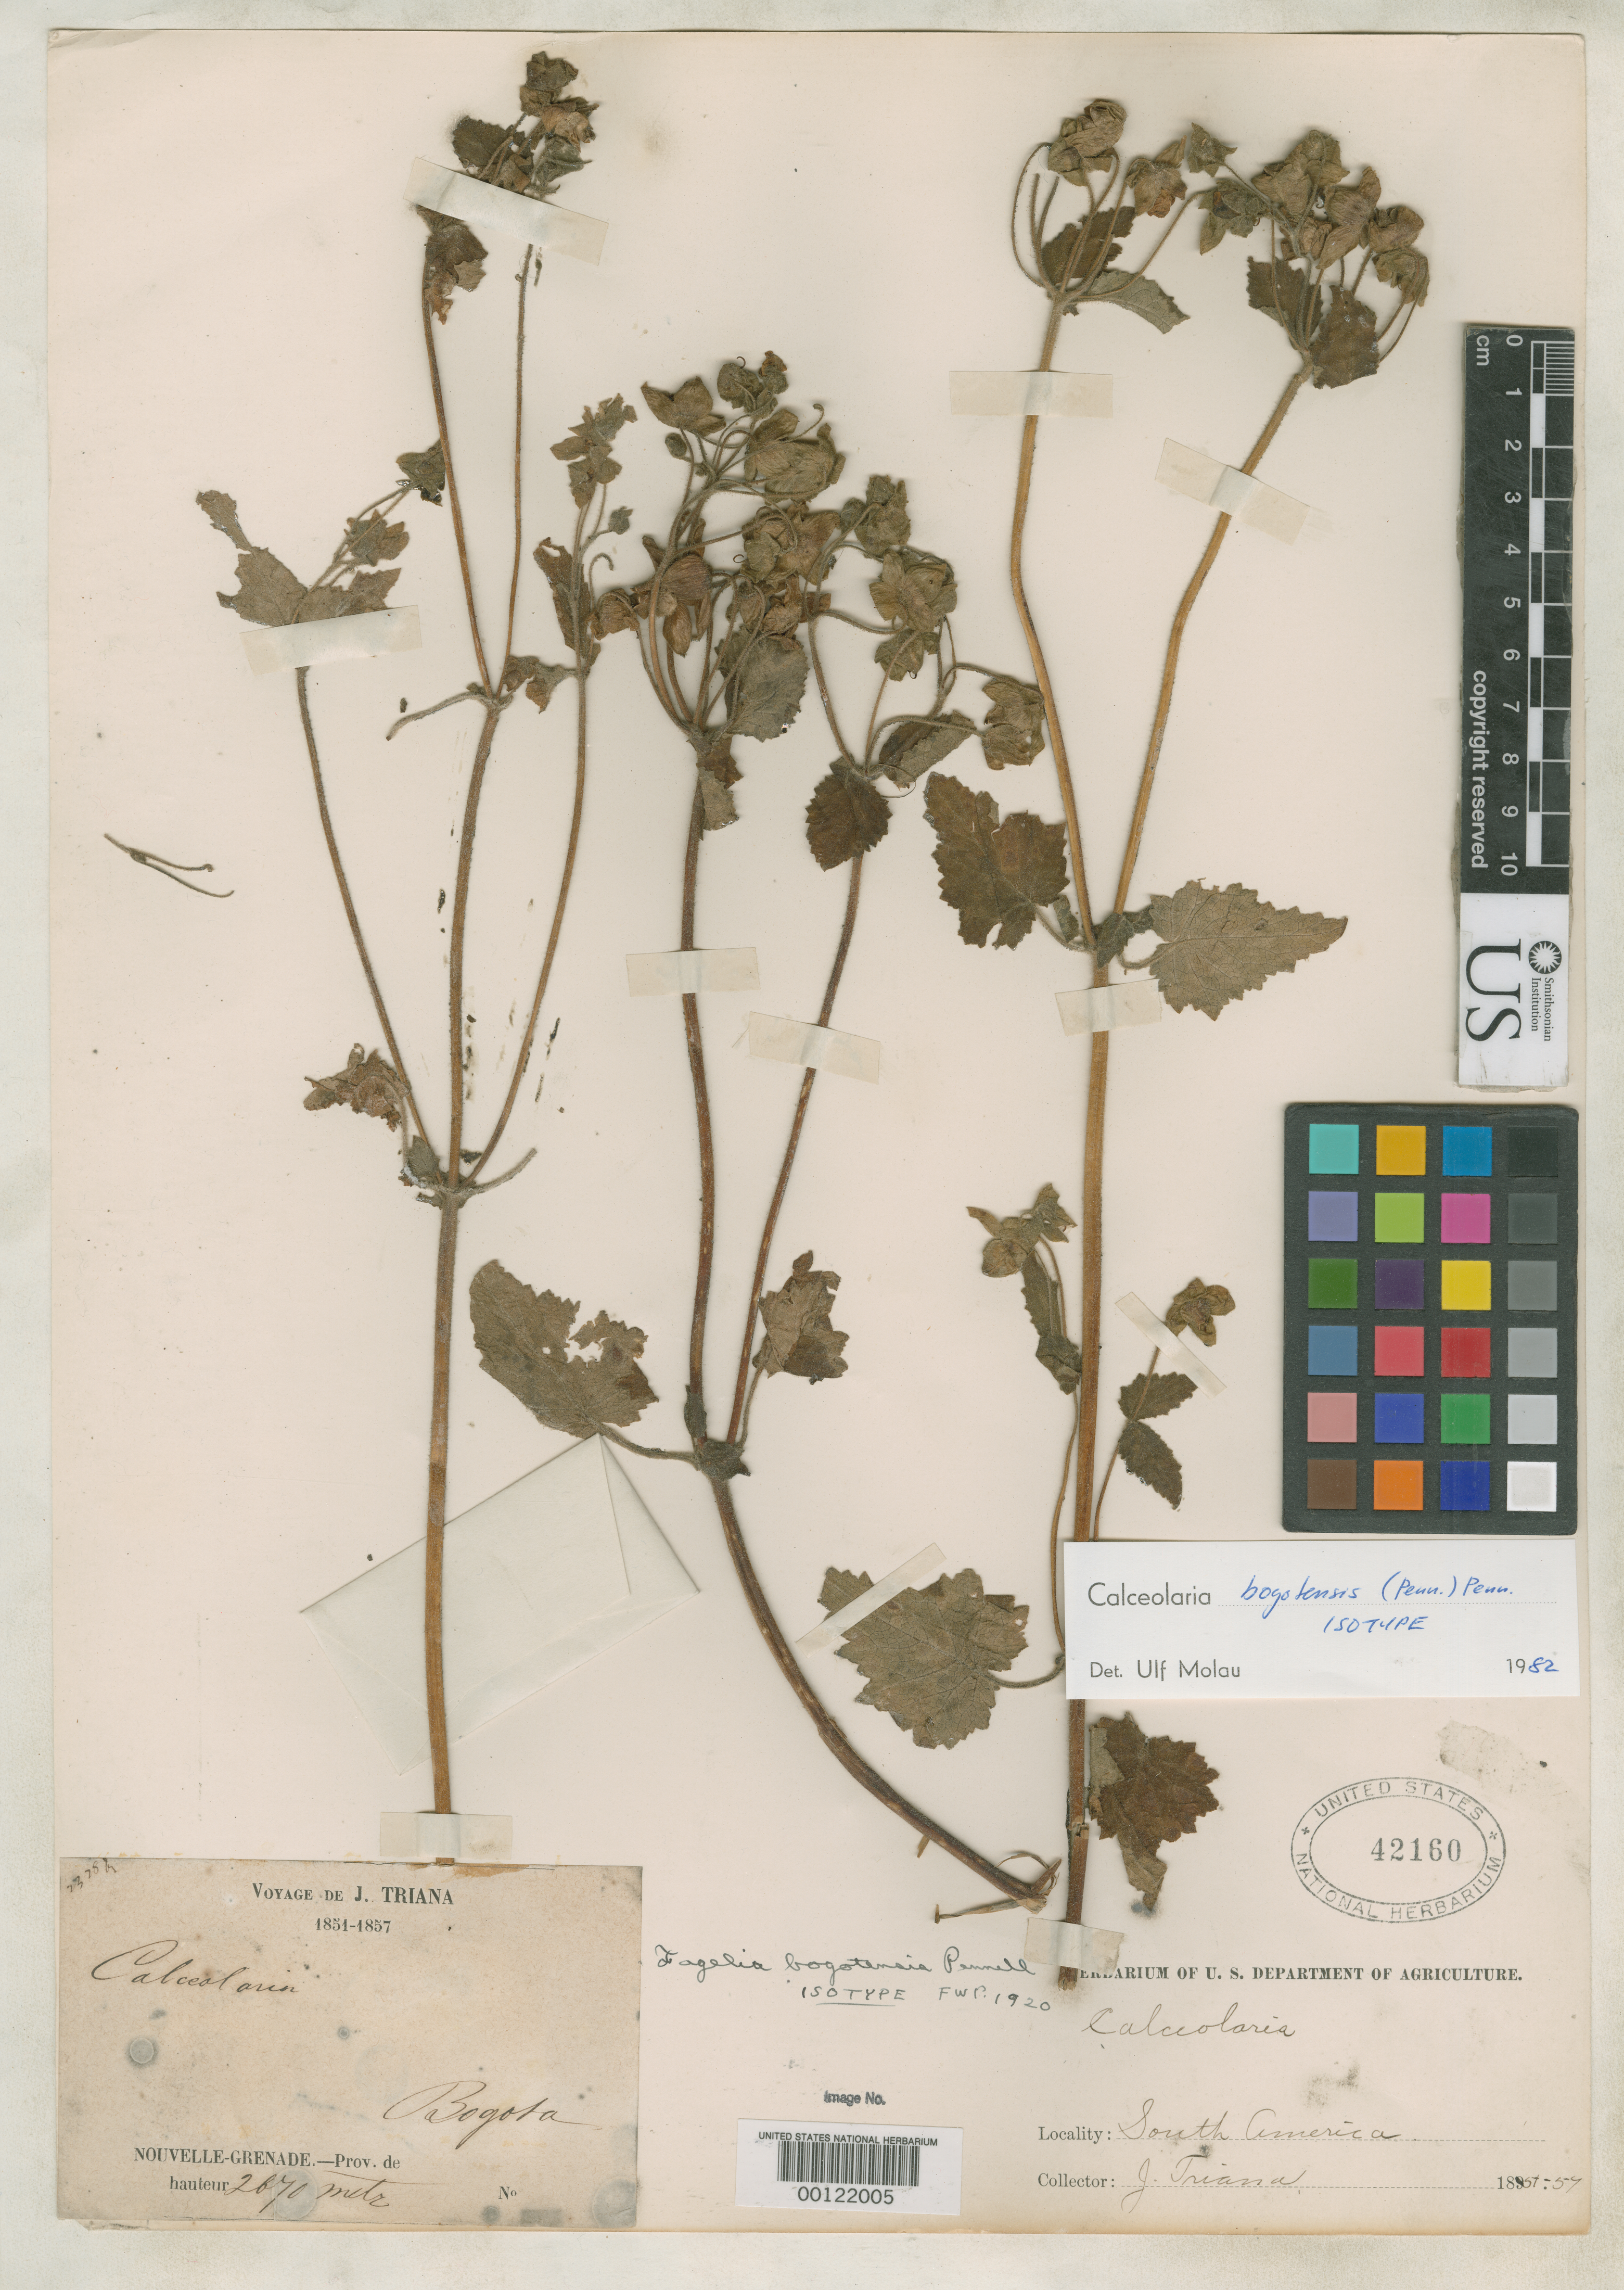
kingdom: Plantae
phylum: Tracheophyta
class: Magnoliopsida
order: Lamiales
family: Calceolariaceae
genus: Fagelia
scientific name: Fagelia bogotensis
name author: Pennell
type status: Isotype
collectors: J. J. Triana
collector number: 23782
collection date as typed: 1851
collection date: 1851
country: Colombia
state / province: Bogota D.C.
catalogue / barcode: US 42160